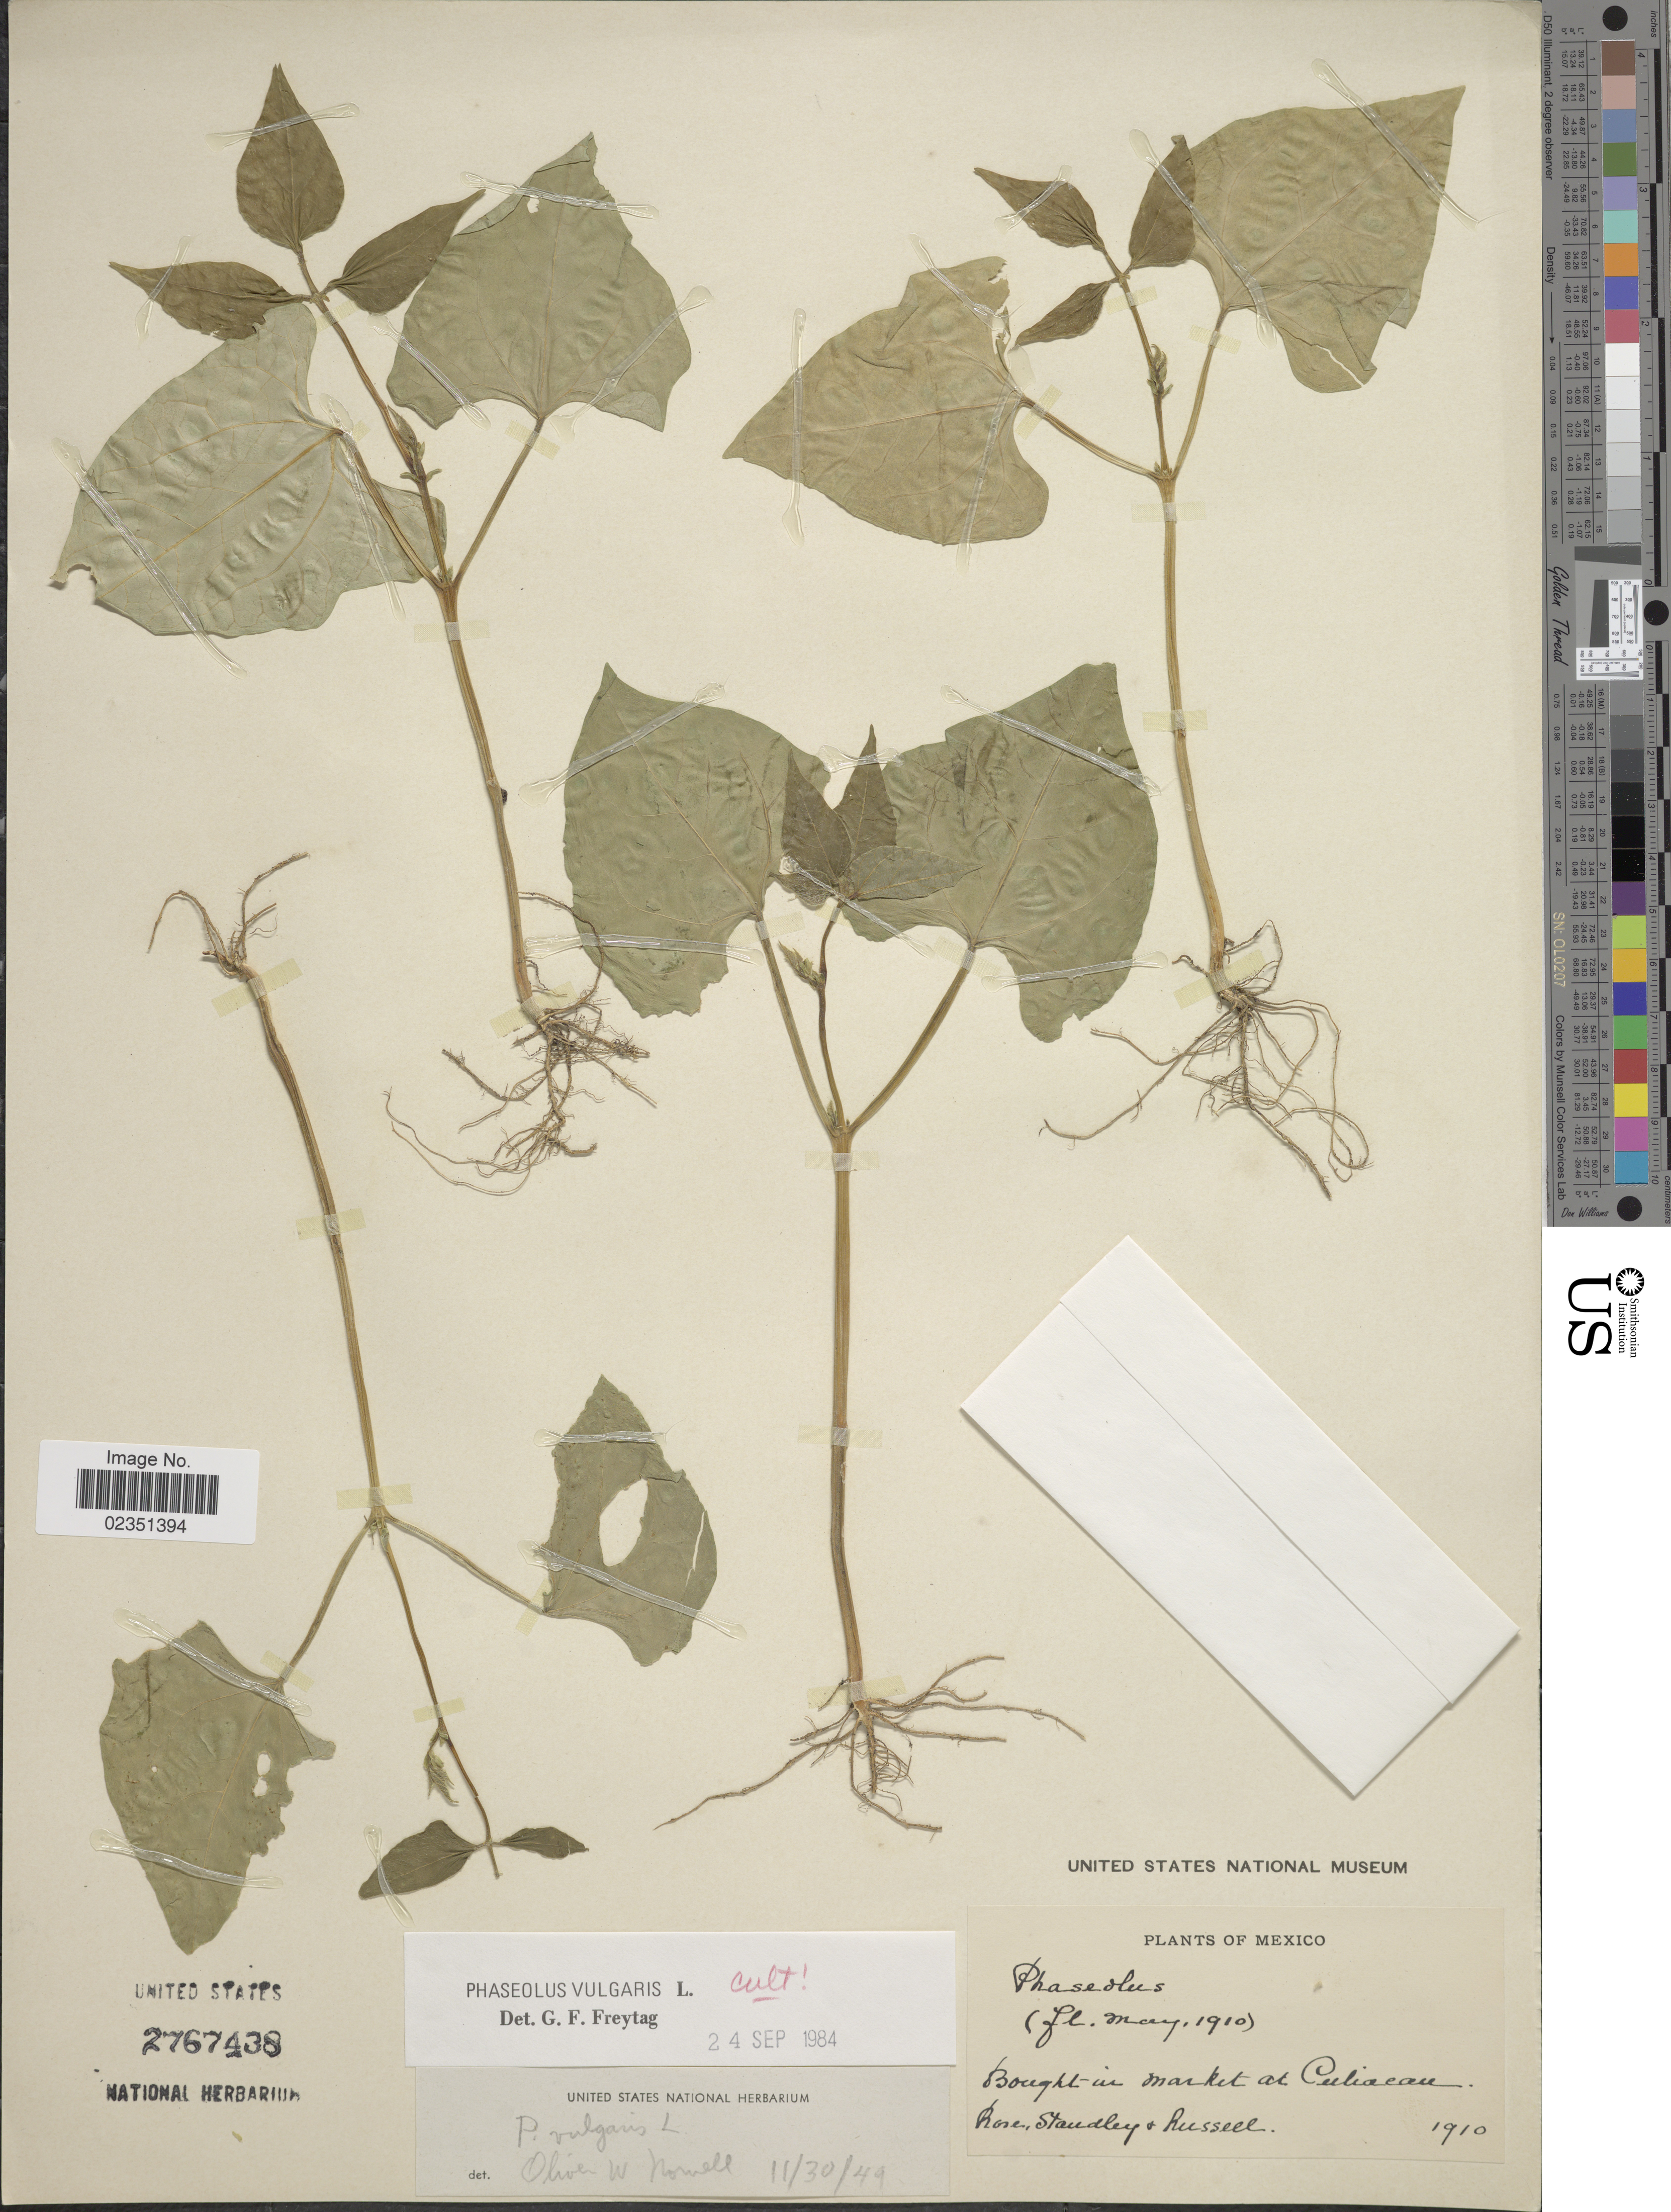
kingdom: Plantae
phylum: Tracheophyta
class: Magnoliopsida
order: Fabales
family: Fabaceae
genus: Phaseolus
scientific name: Phaseolus vulgaris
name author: L.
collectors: -- Rose, Standley & -- Russell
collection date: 1910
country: Mexico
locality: Bought in market at Culiacan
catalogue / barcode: US 2767438